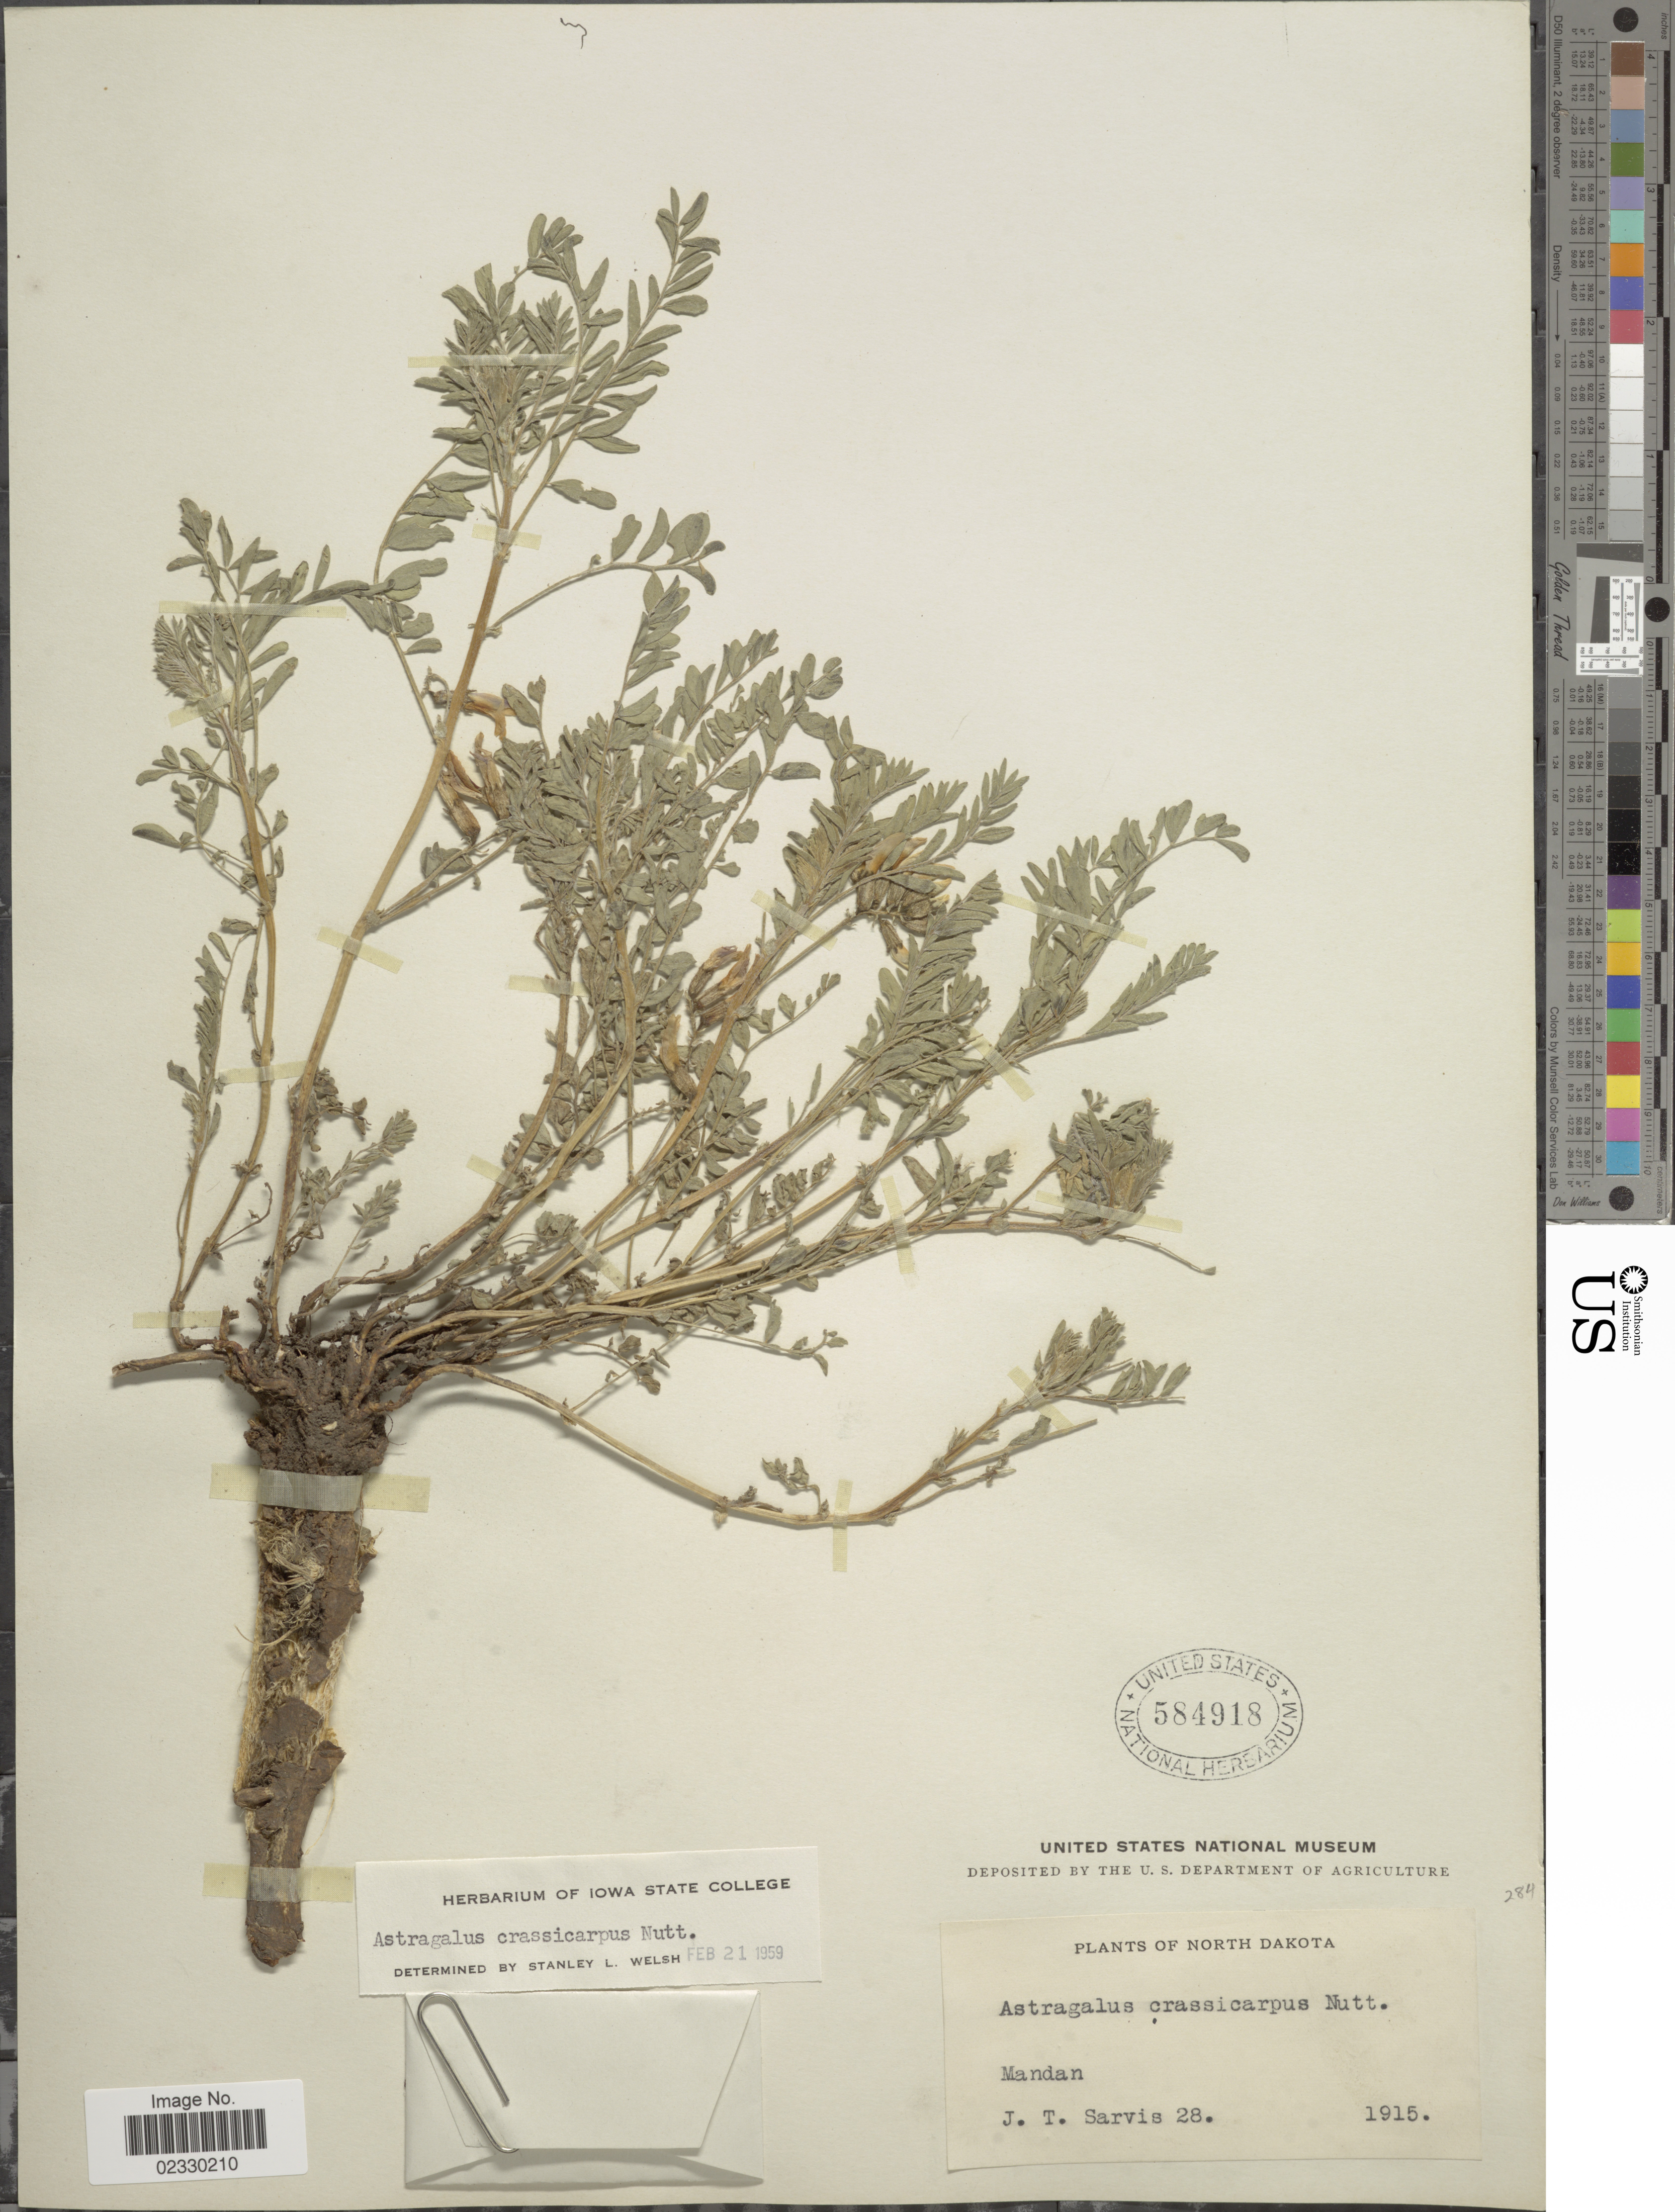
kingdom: Plantae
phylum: Tracheophyta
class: Magnoliopsida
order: Fabales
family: Fabaceae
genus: Astragalus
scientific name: Astragalus crassicarpus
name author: Nutt.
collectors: J. Sarvis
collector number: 28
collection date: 1915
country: United States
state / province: North Dakota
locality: Mandan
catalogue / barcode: US 584918